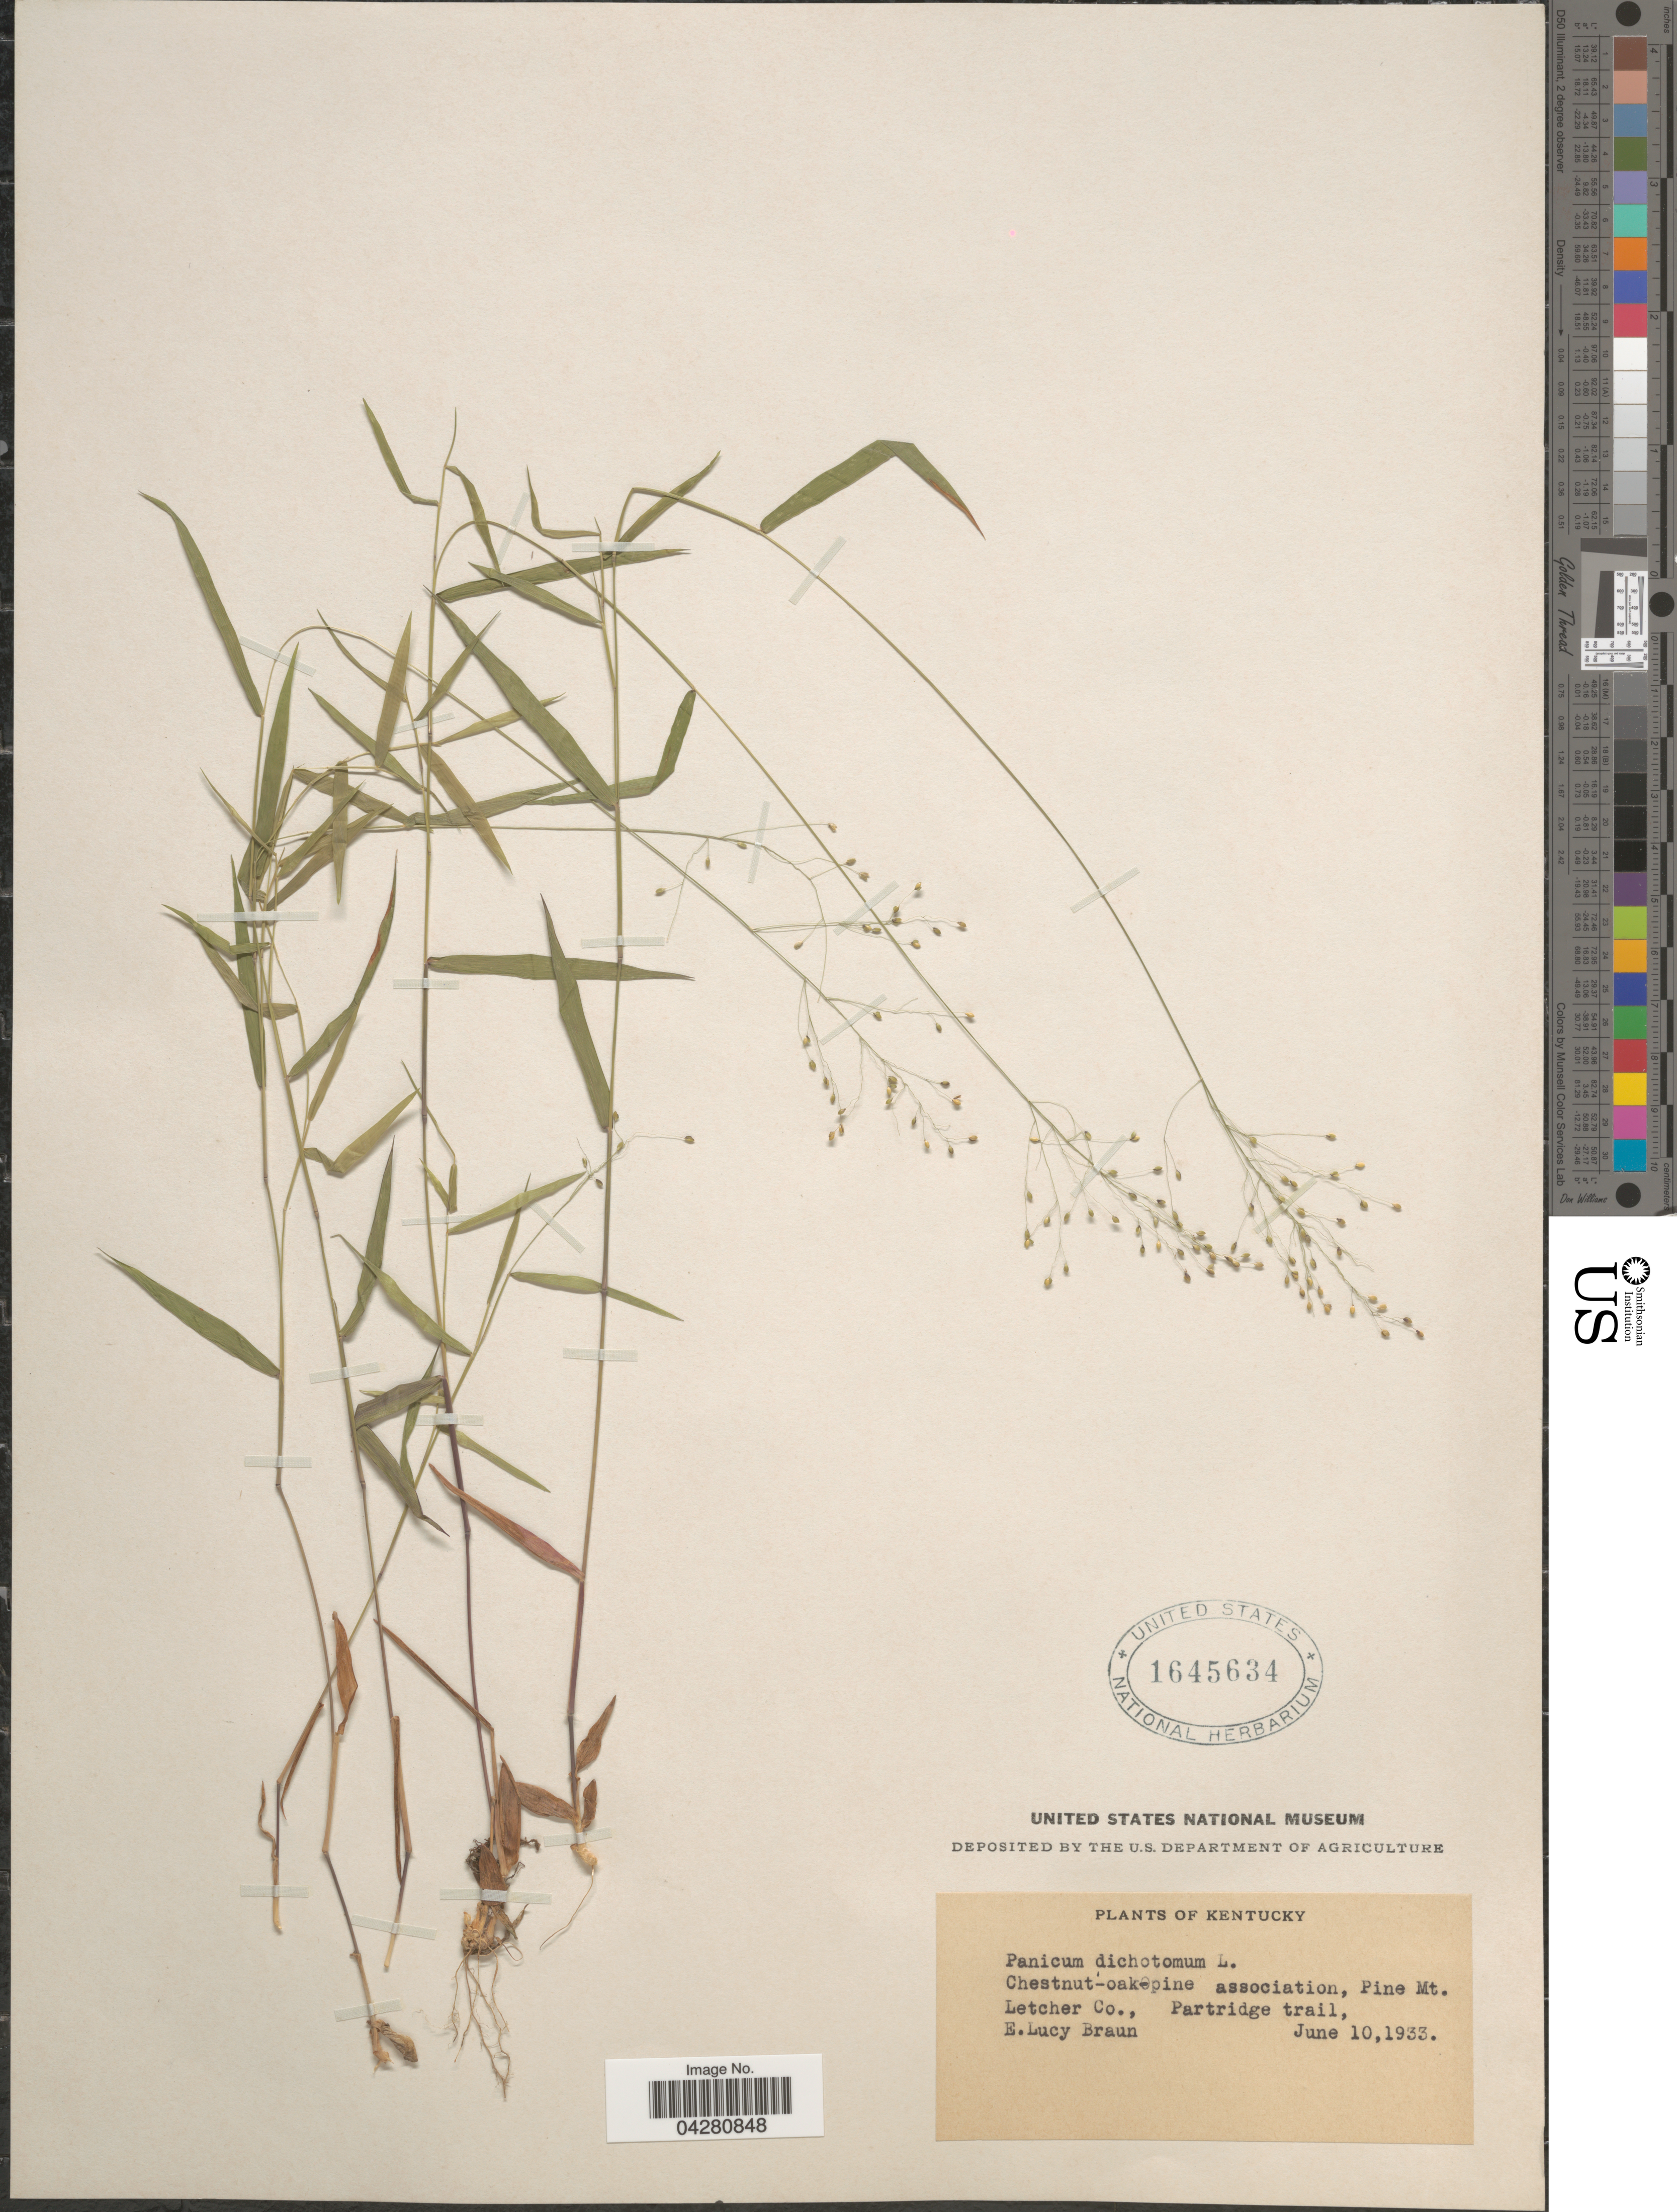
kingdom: Plantae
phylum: Tracheophyta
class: Liliopsida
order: Poales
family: Poaceae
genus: Dichanthelium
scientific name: Dichanthelium dichotomum var. dichotomum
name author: (L.) Gould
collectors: E. L. Braun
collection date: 1933-06-10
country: United States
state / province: Kentucky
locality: Chestnut-oak-pine association, Pine Mt. Letcher Co., Partridge trail.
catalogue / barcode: US 1645634